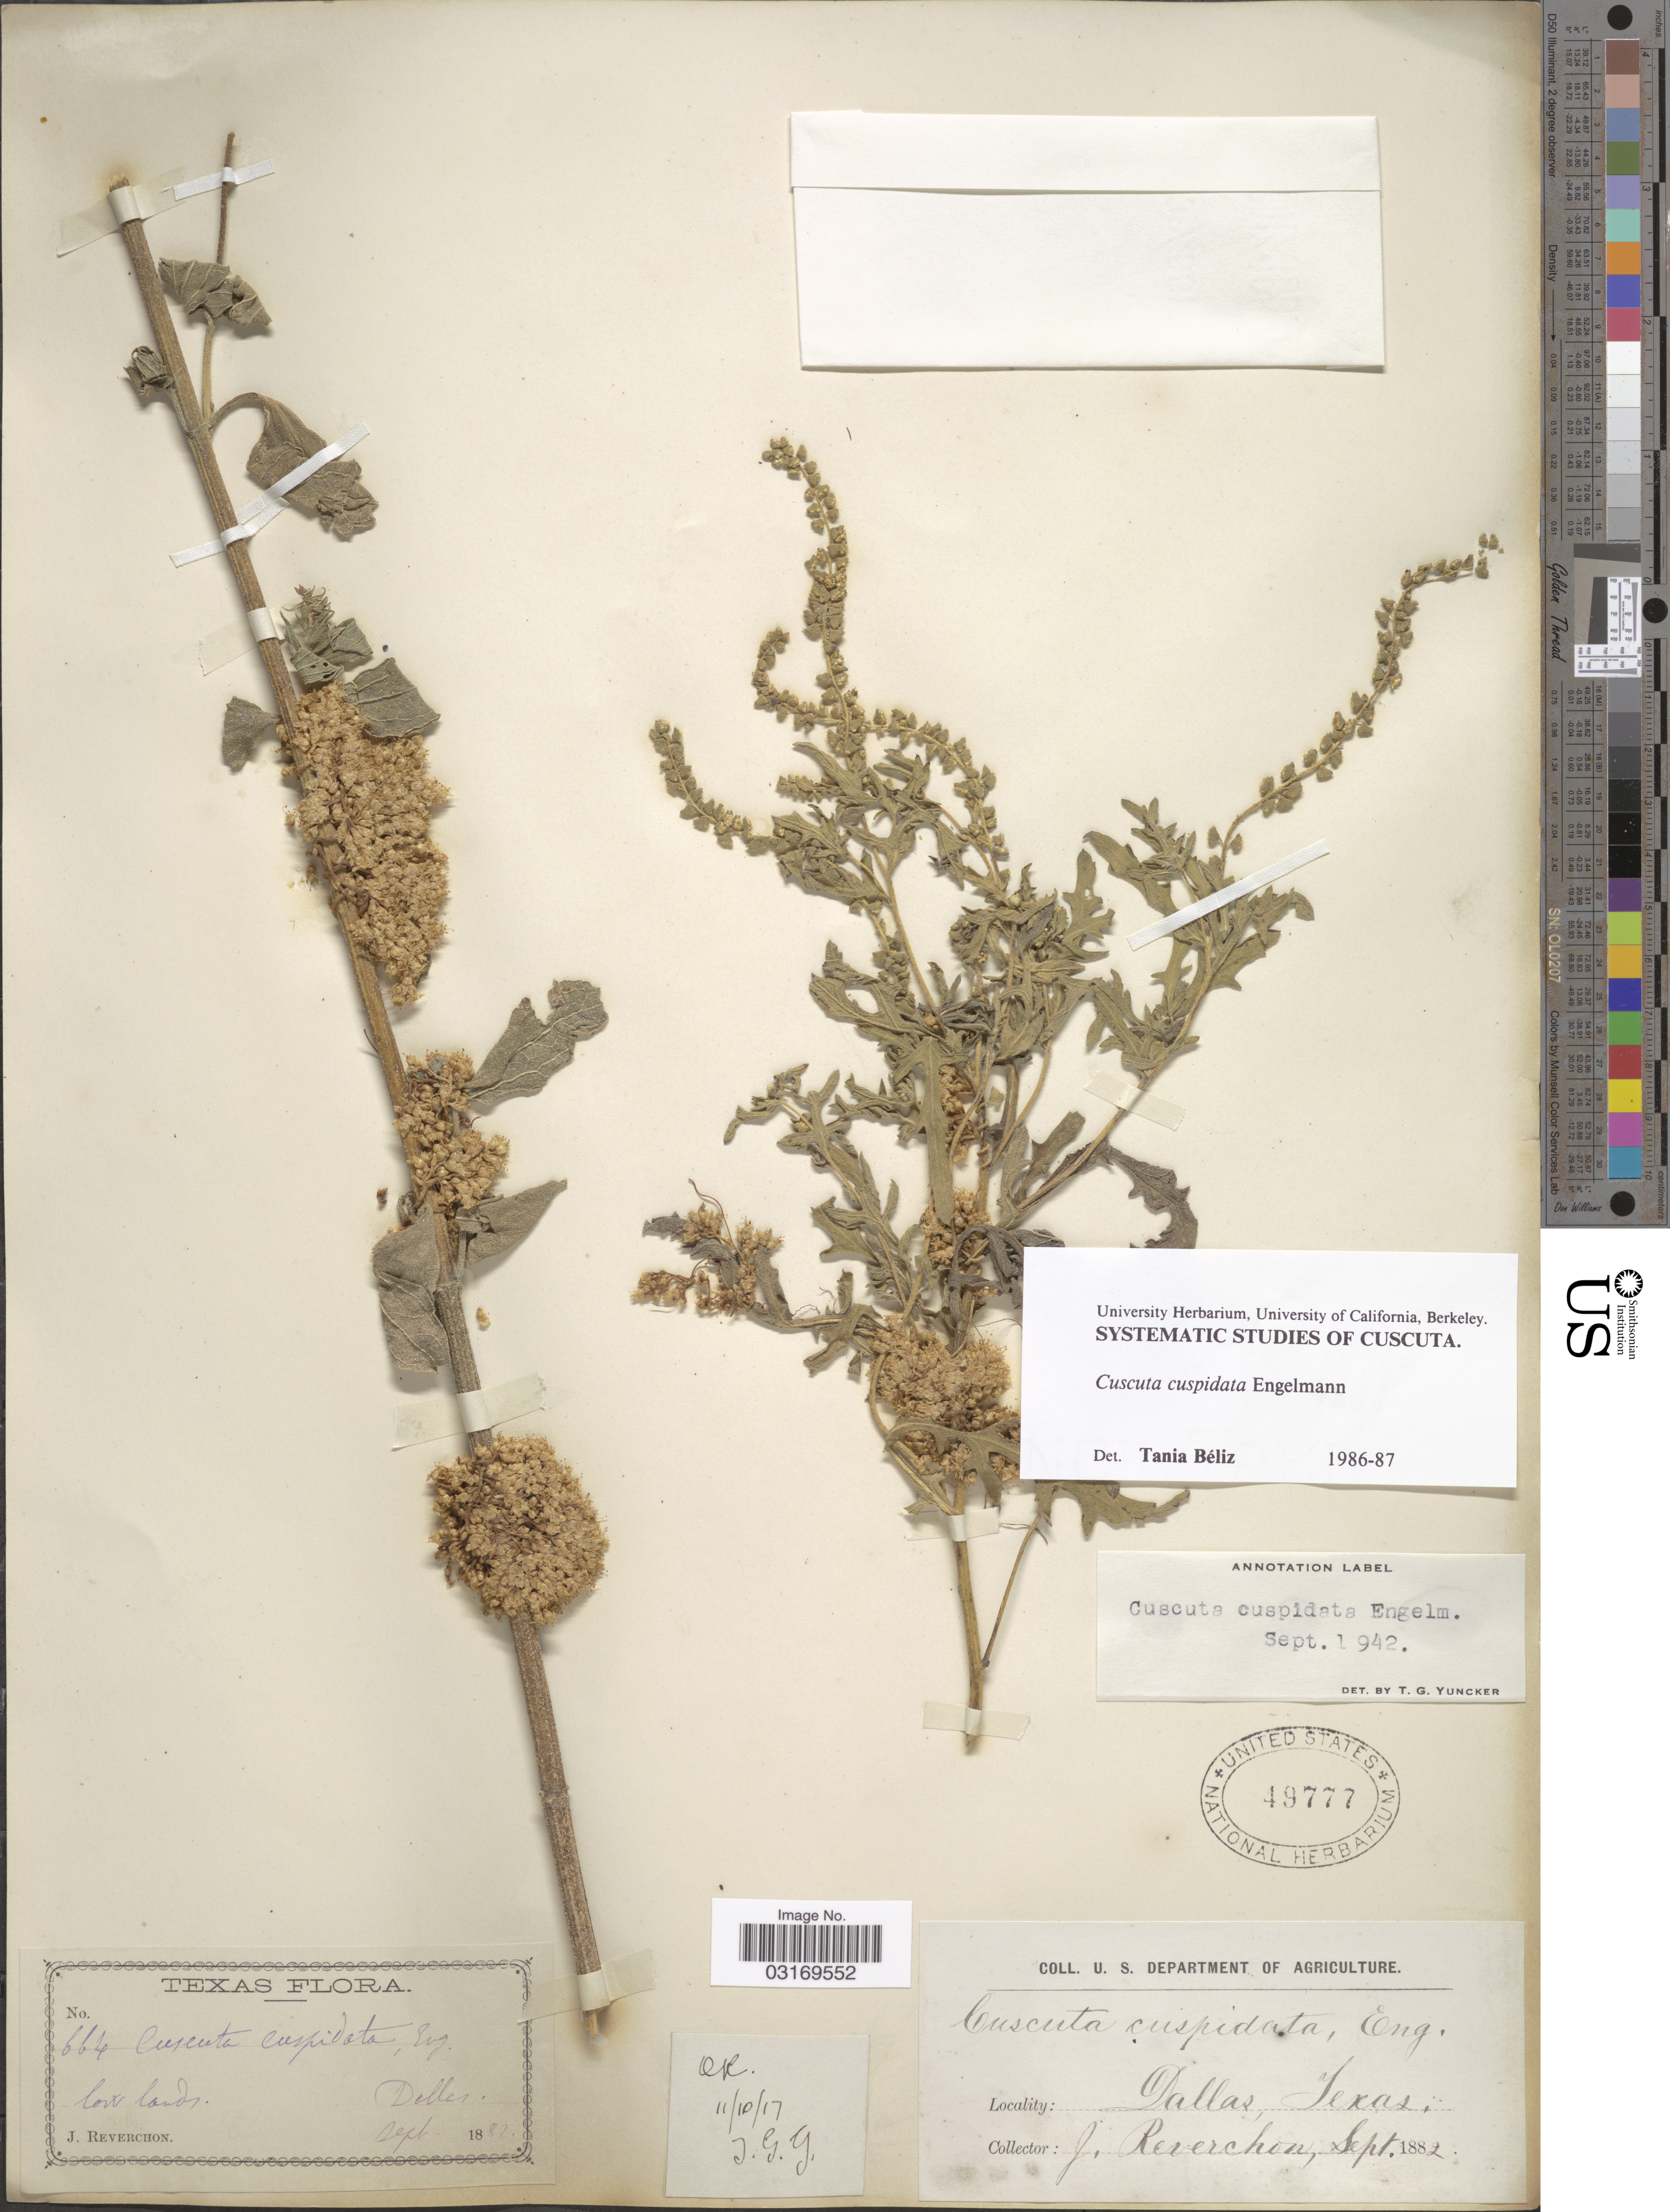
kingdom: Plantae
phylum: Tracheophyta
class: Magnoliopsida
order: Solanales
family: Convolvulaceae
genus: Cuscuta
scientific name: Cuscuta cuspidata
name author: Engelm.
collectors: J. Reverchon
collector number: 664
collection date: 1882-09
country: United States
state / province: Texas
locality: Dallas.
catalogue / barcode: US 49777